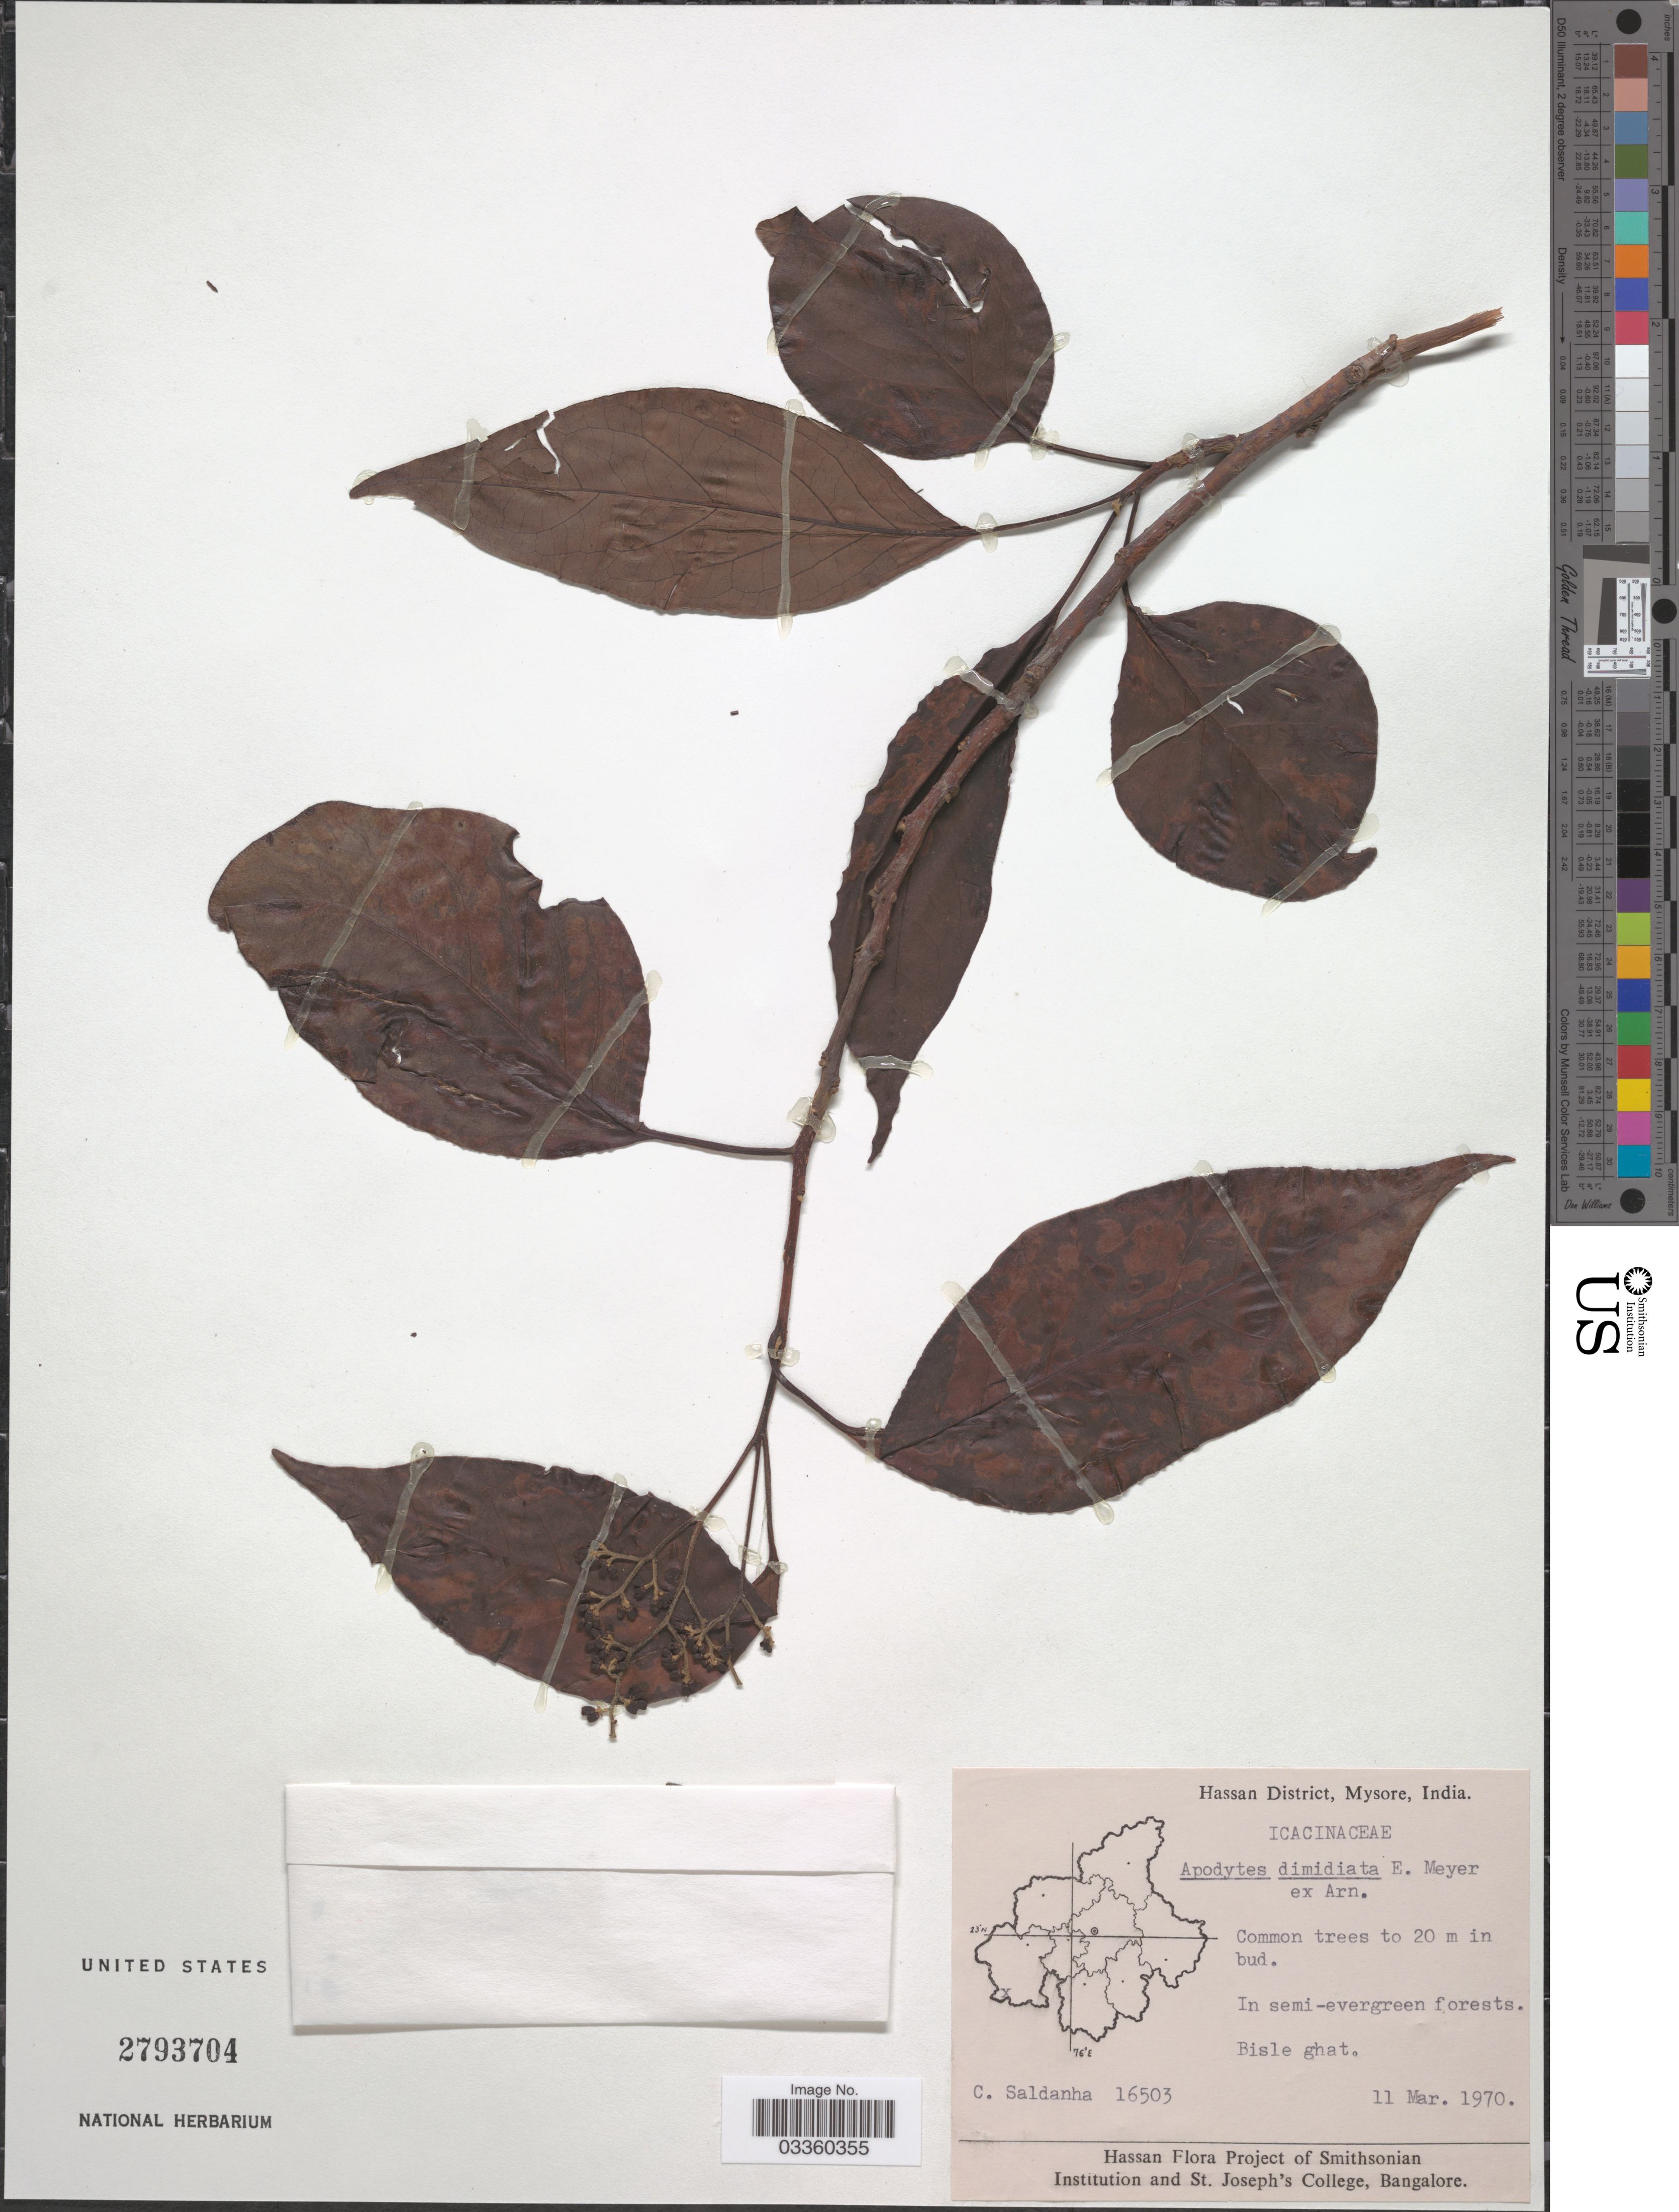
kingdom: Plantae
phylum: Tracheophyta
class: Magnoliopsida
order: Metteniusales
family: Metteniusaceae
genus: Apodytes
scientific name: Apodytes dimidiata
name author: E. Mey. ex Arn.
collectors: C. Saldanha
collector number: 16503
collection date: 1970-03-11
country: India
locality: Hassan District. Mysore. Bisle ghat.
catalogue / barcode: US 2793704